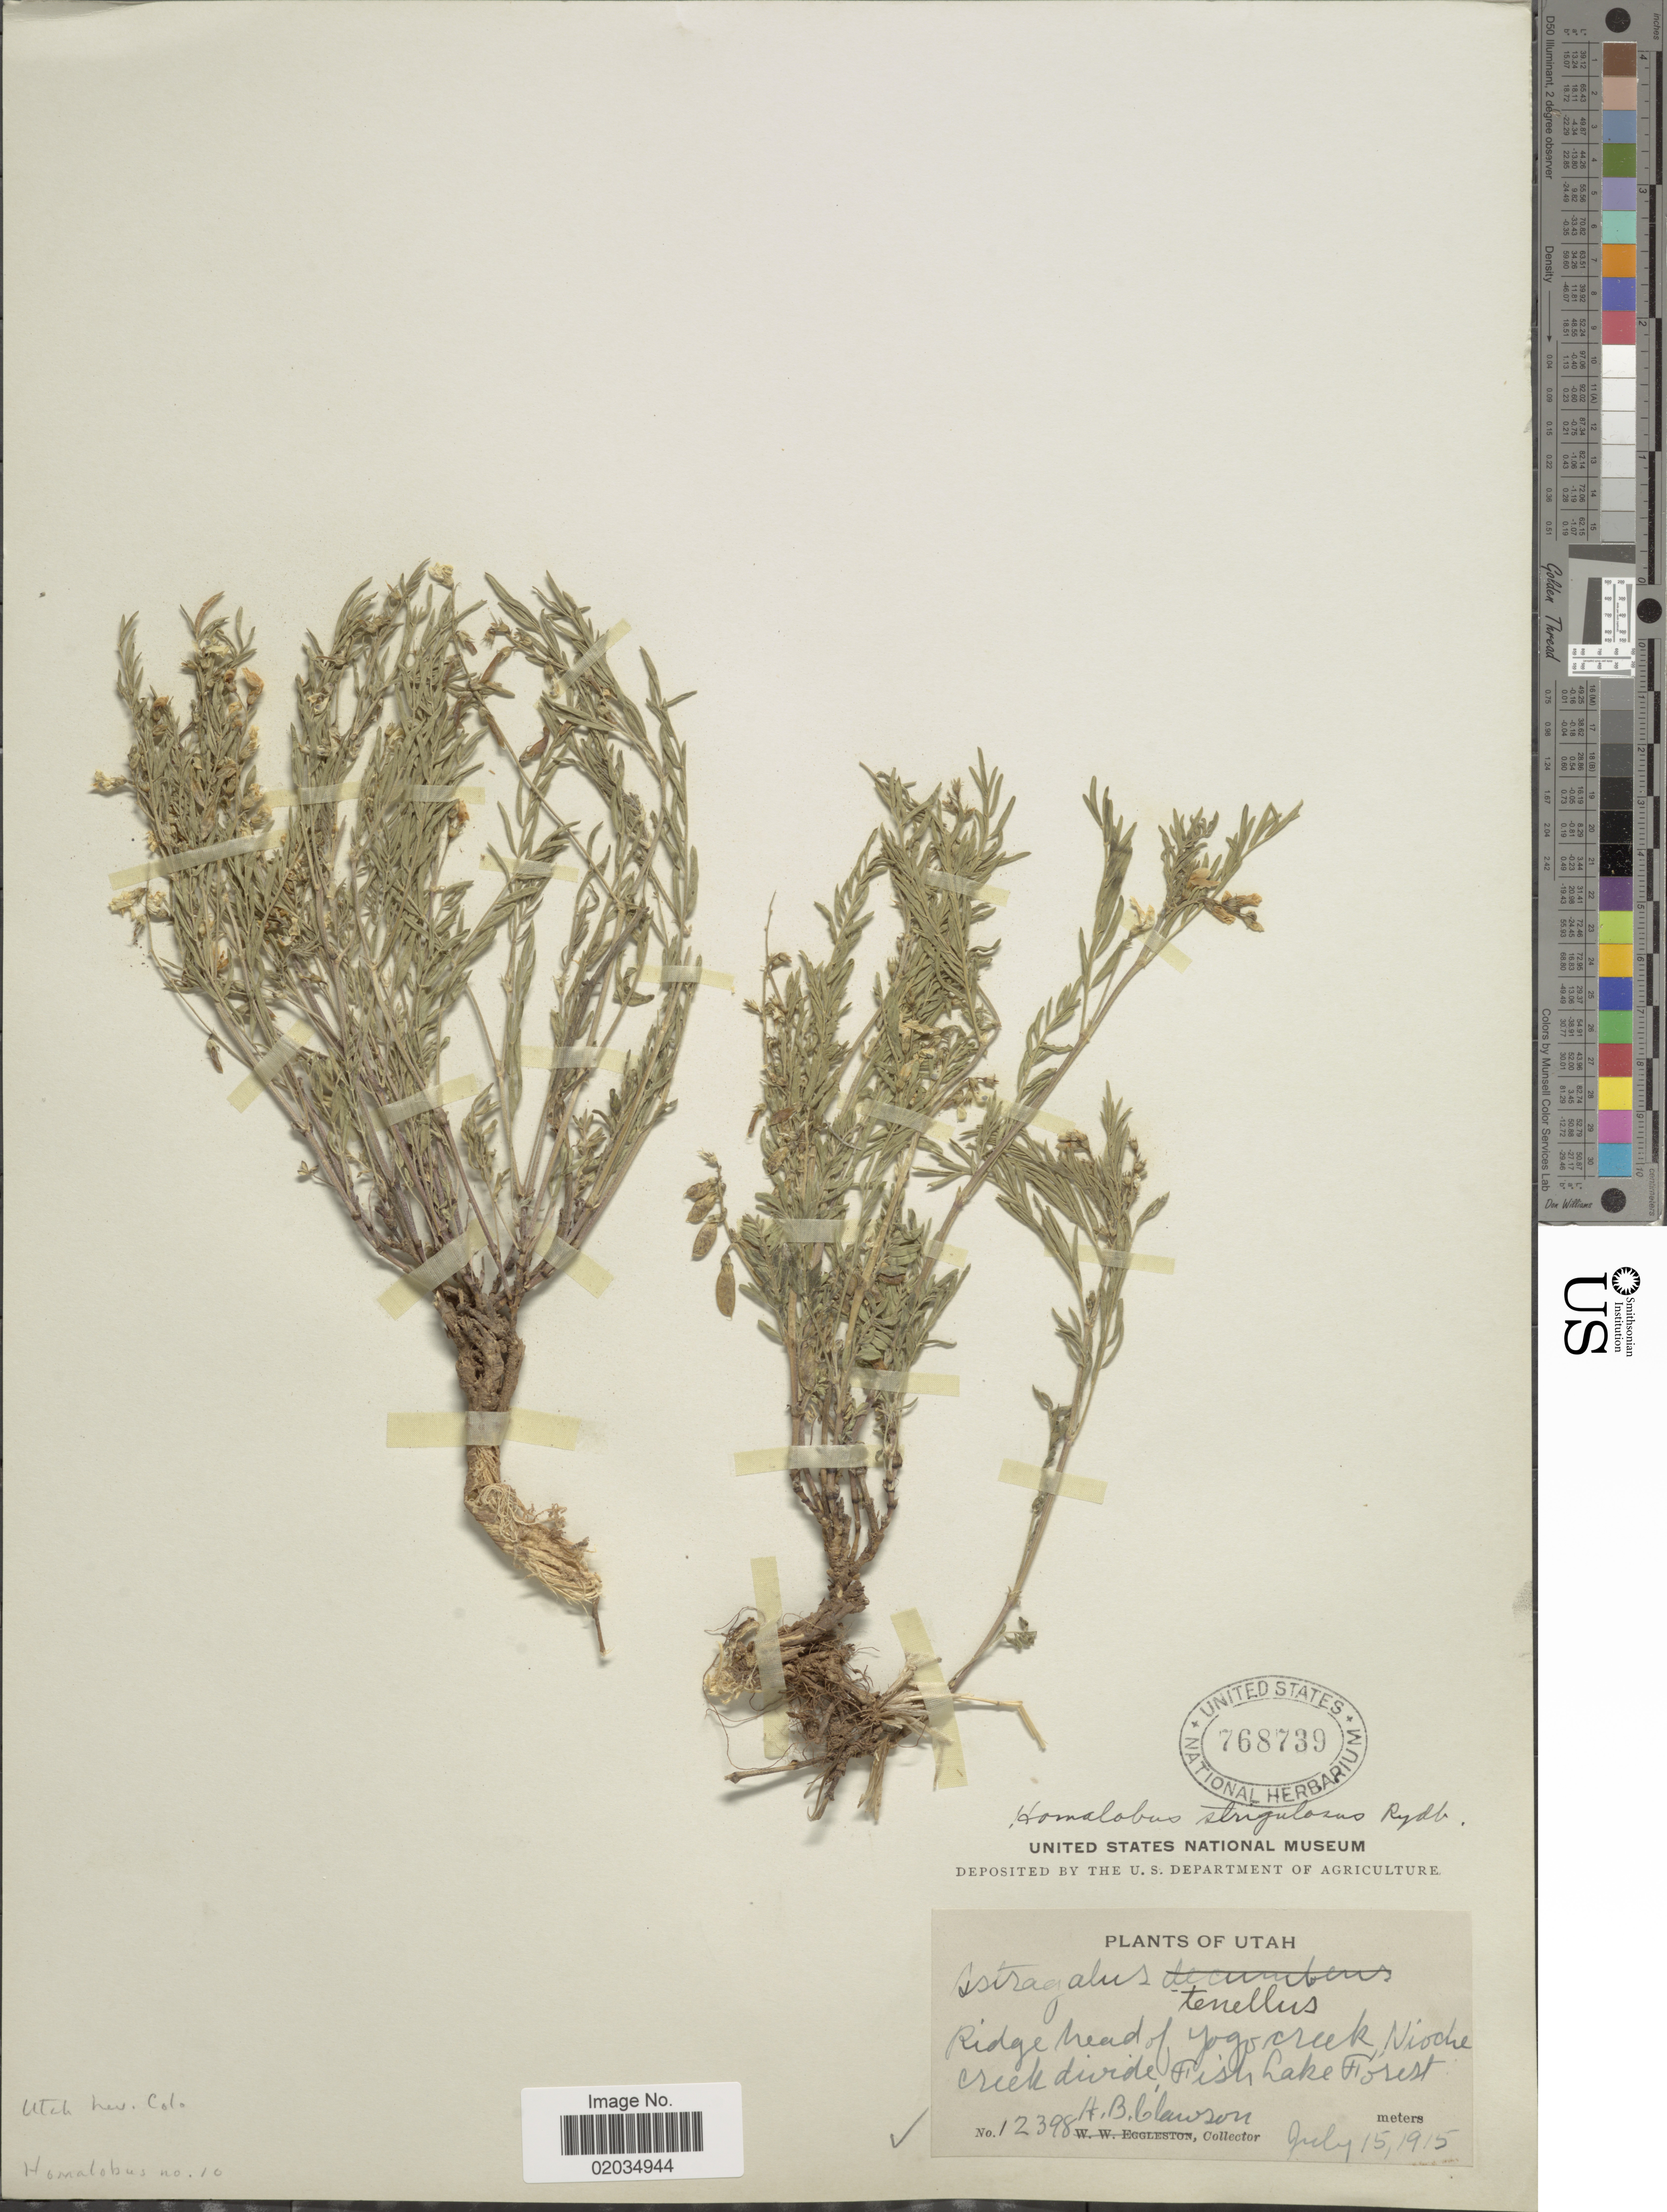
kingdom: Plantae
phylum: Tracheophyta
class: Magnoliopsida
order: Fabales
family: Fabaceae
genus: Astragalus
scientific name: Astragalus strigulosus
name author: Kunth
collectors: A. Clawson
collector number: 12398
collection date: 1915-07-15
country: United States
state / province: Utah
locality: Ridge head of Yogo Creek, Nioche Creek divide, Fish Lake Forest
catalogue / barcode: US 768739